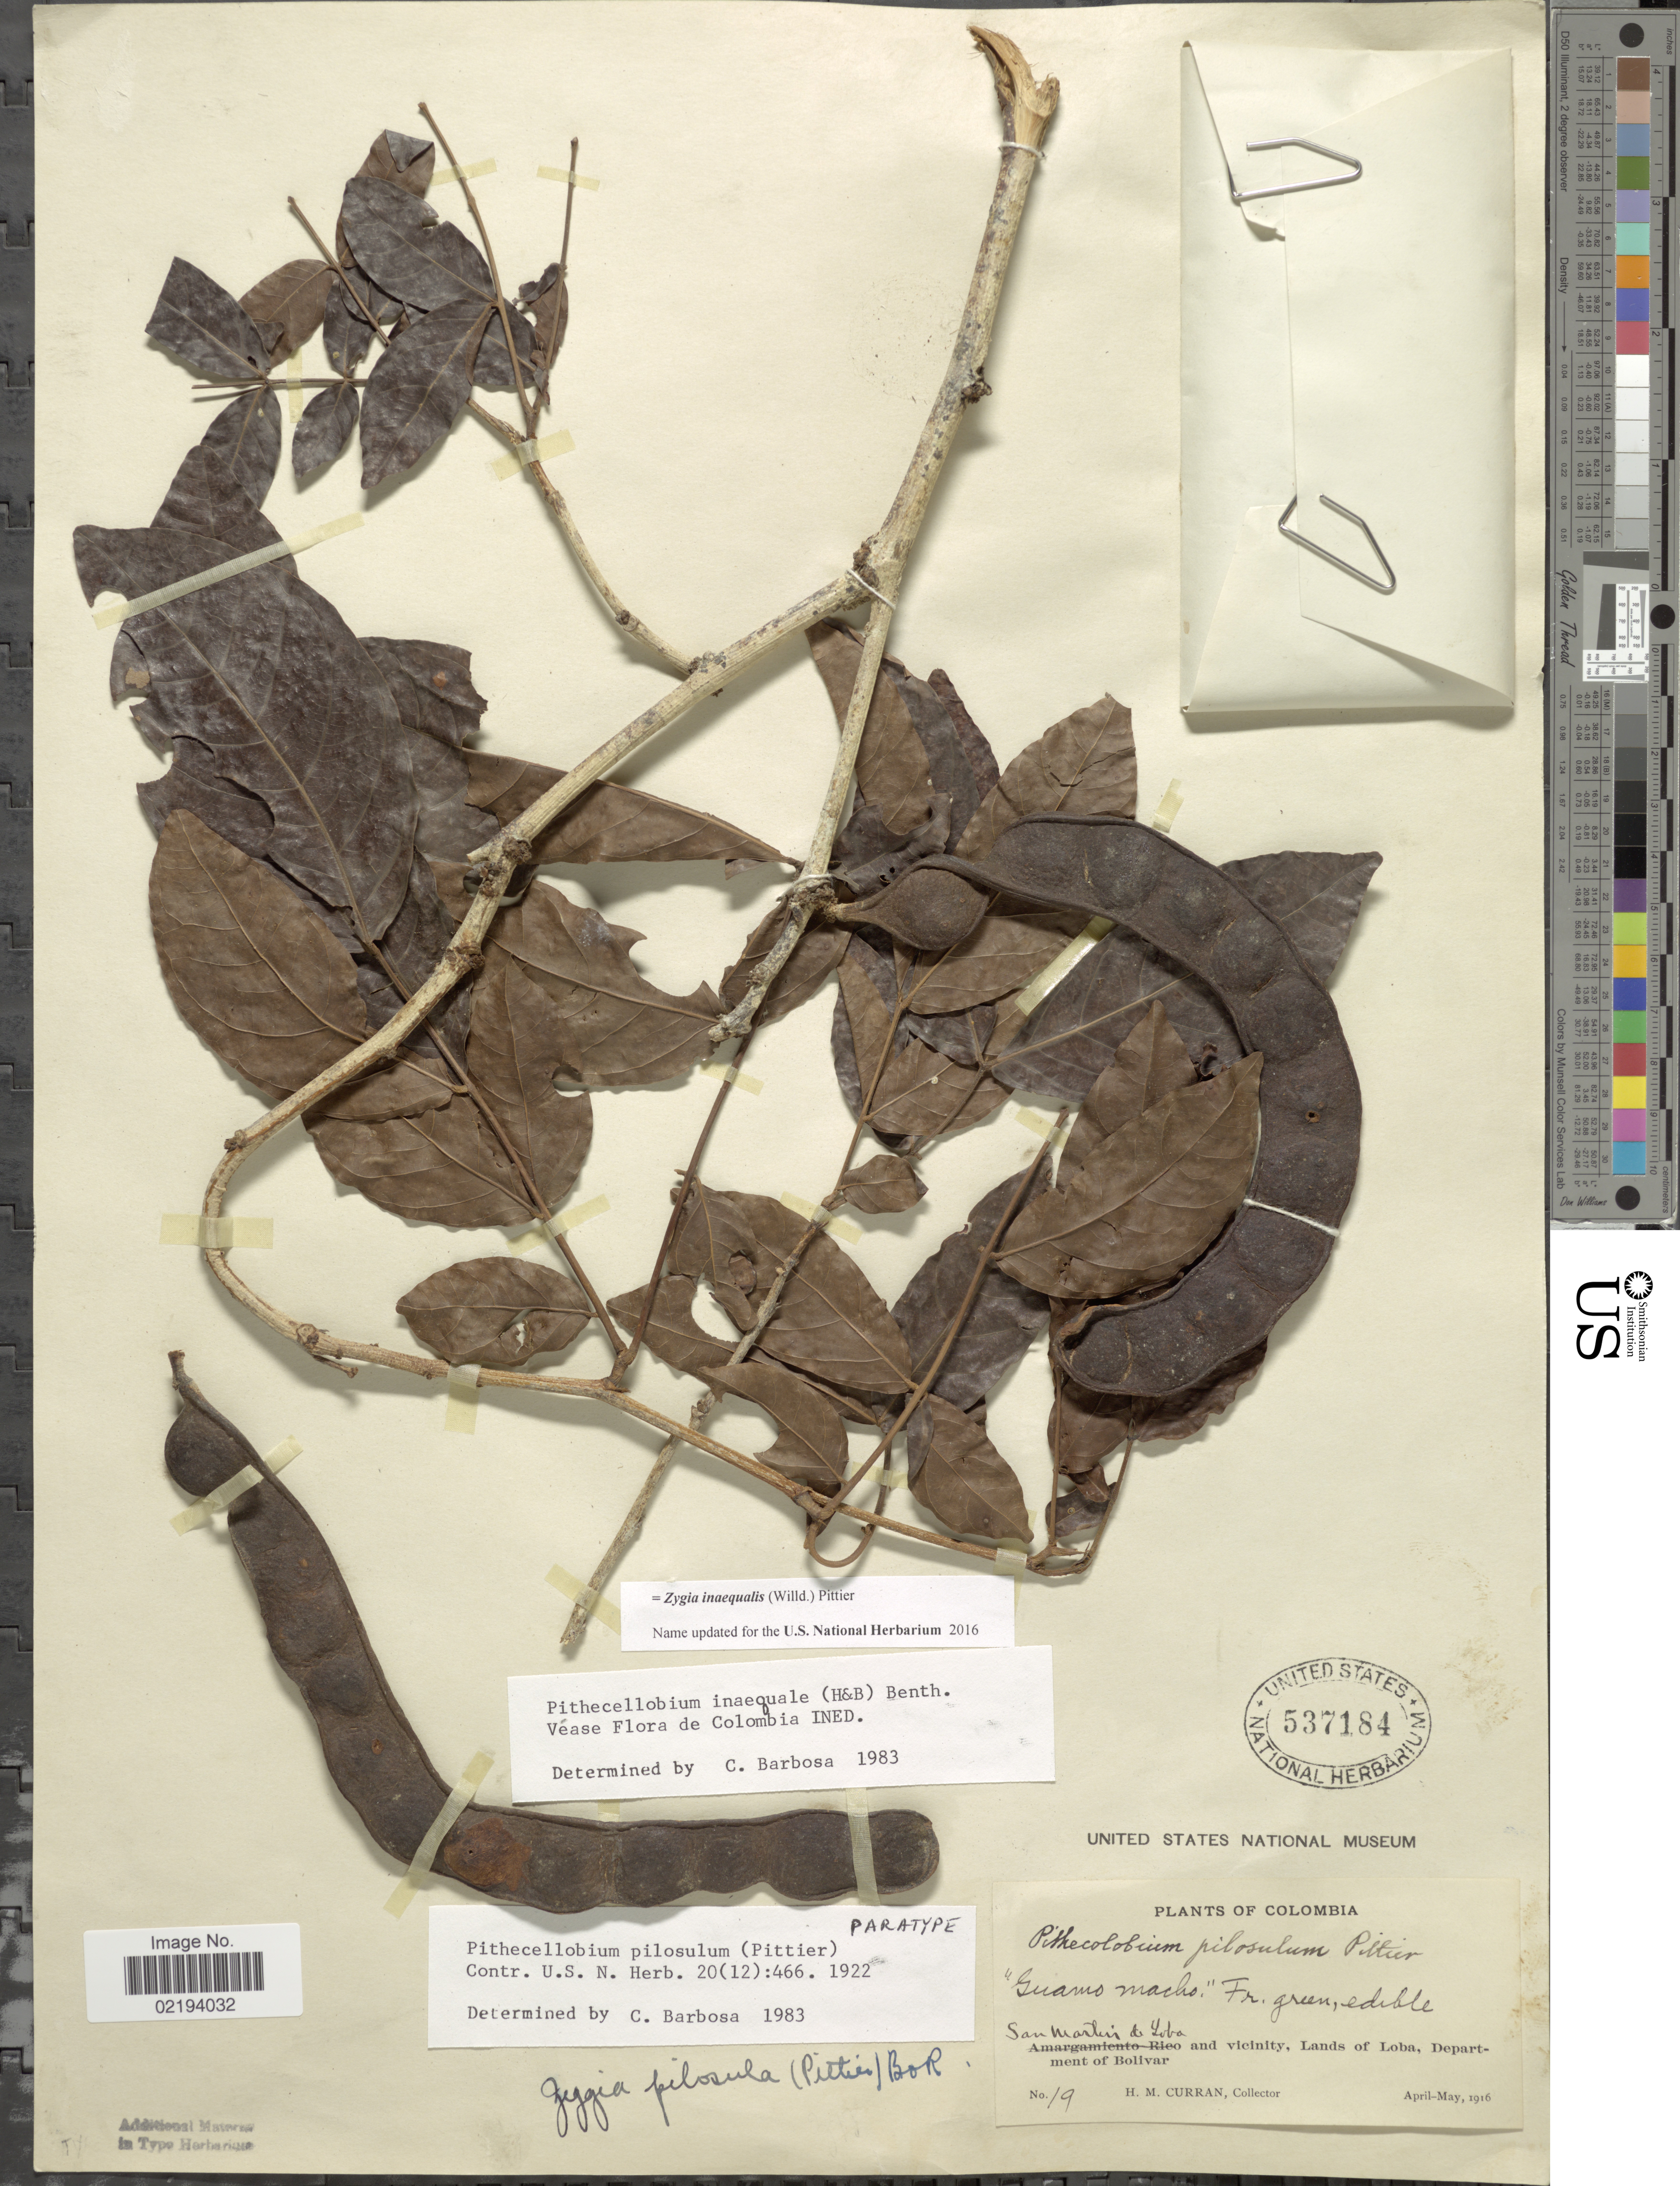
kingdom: Plantae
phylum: Tracheophyta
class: Magnoliopsida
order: Fabales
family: Fabaceae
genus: Zygia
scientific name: Zygia inaequalis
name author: (Humb. & Bonpl. ex Willd.) Pittier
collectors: H. M. Curran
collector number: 19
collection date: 1916-04/1916-05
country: Colombia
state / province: Bolívar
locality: San Martin de Loba and vicinity, Lands of Loba, Department of Bolivar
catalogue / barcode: US 537184